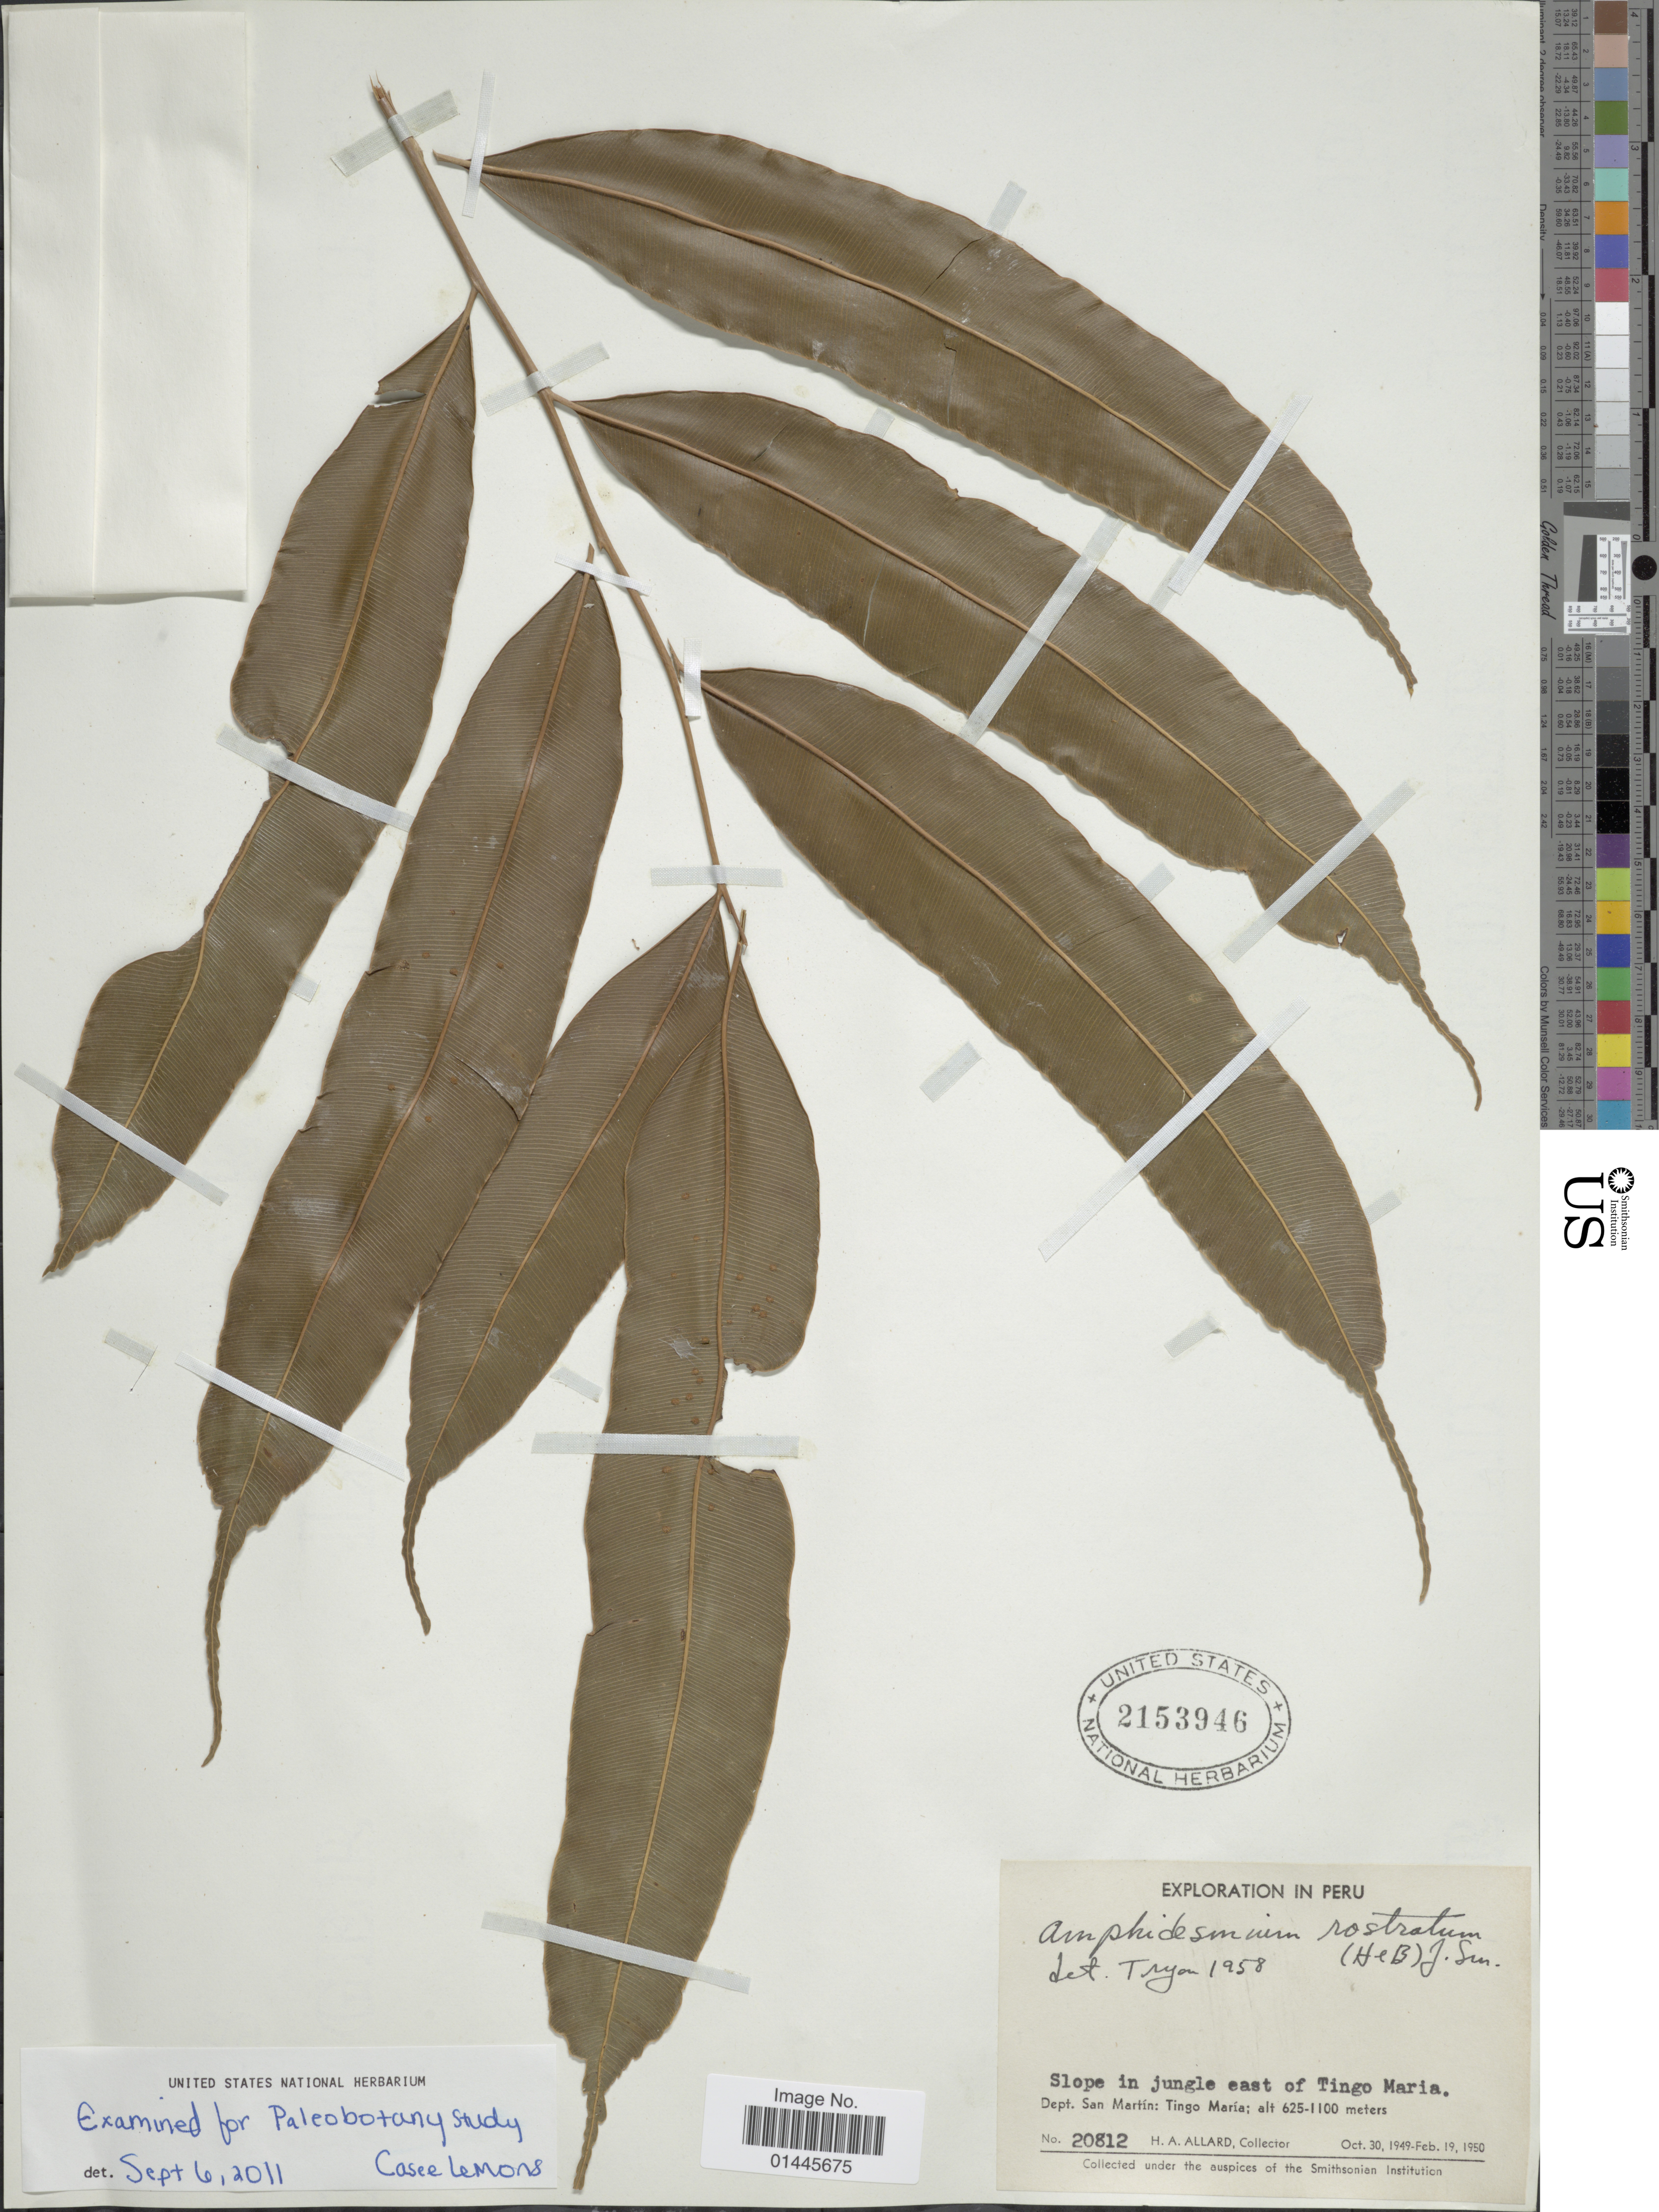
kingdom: Plantae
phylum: Tracheophyta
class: Polypodiopsida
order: Cyatheales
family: Metaxyaceae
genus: Metaxya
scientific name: Metaxya rostrata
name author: (Kunth) C. Presl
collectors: H. A. Allard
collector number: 20812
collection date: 1949-10-30/1950-02-19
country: Peru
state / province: San Martín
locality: Slope in jungle east of Tingo Maria.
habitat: slope in jungle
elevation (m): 625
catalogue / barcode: US 2153946